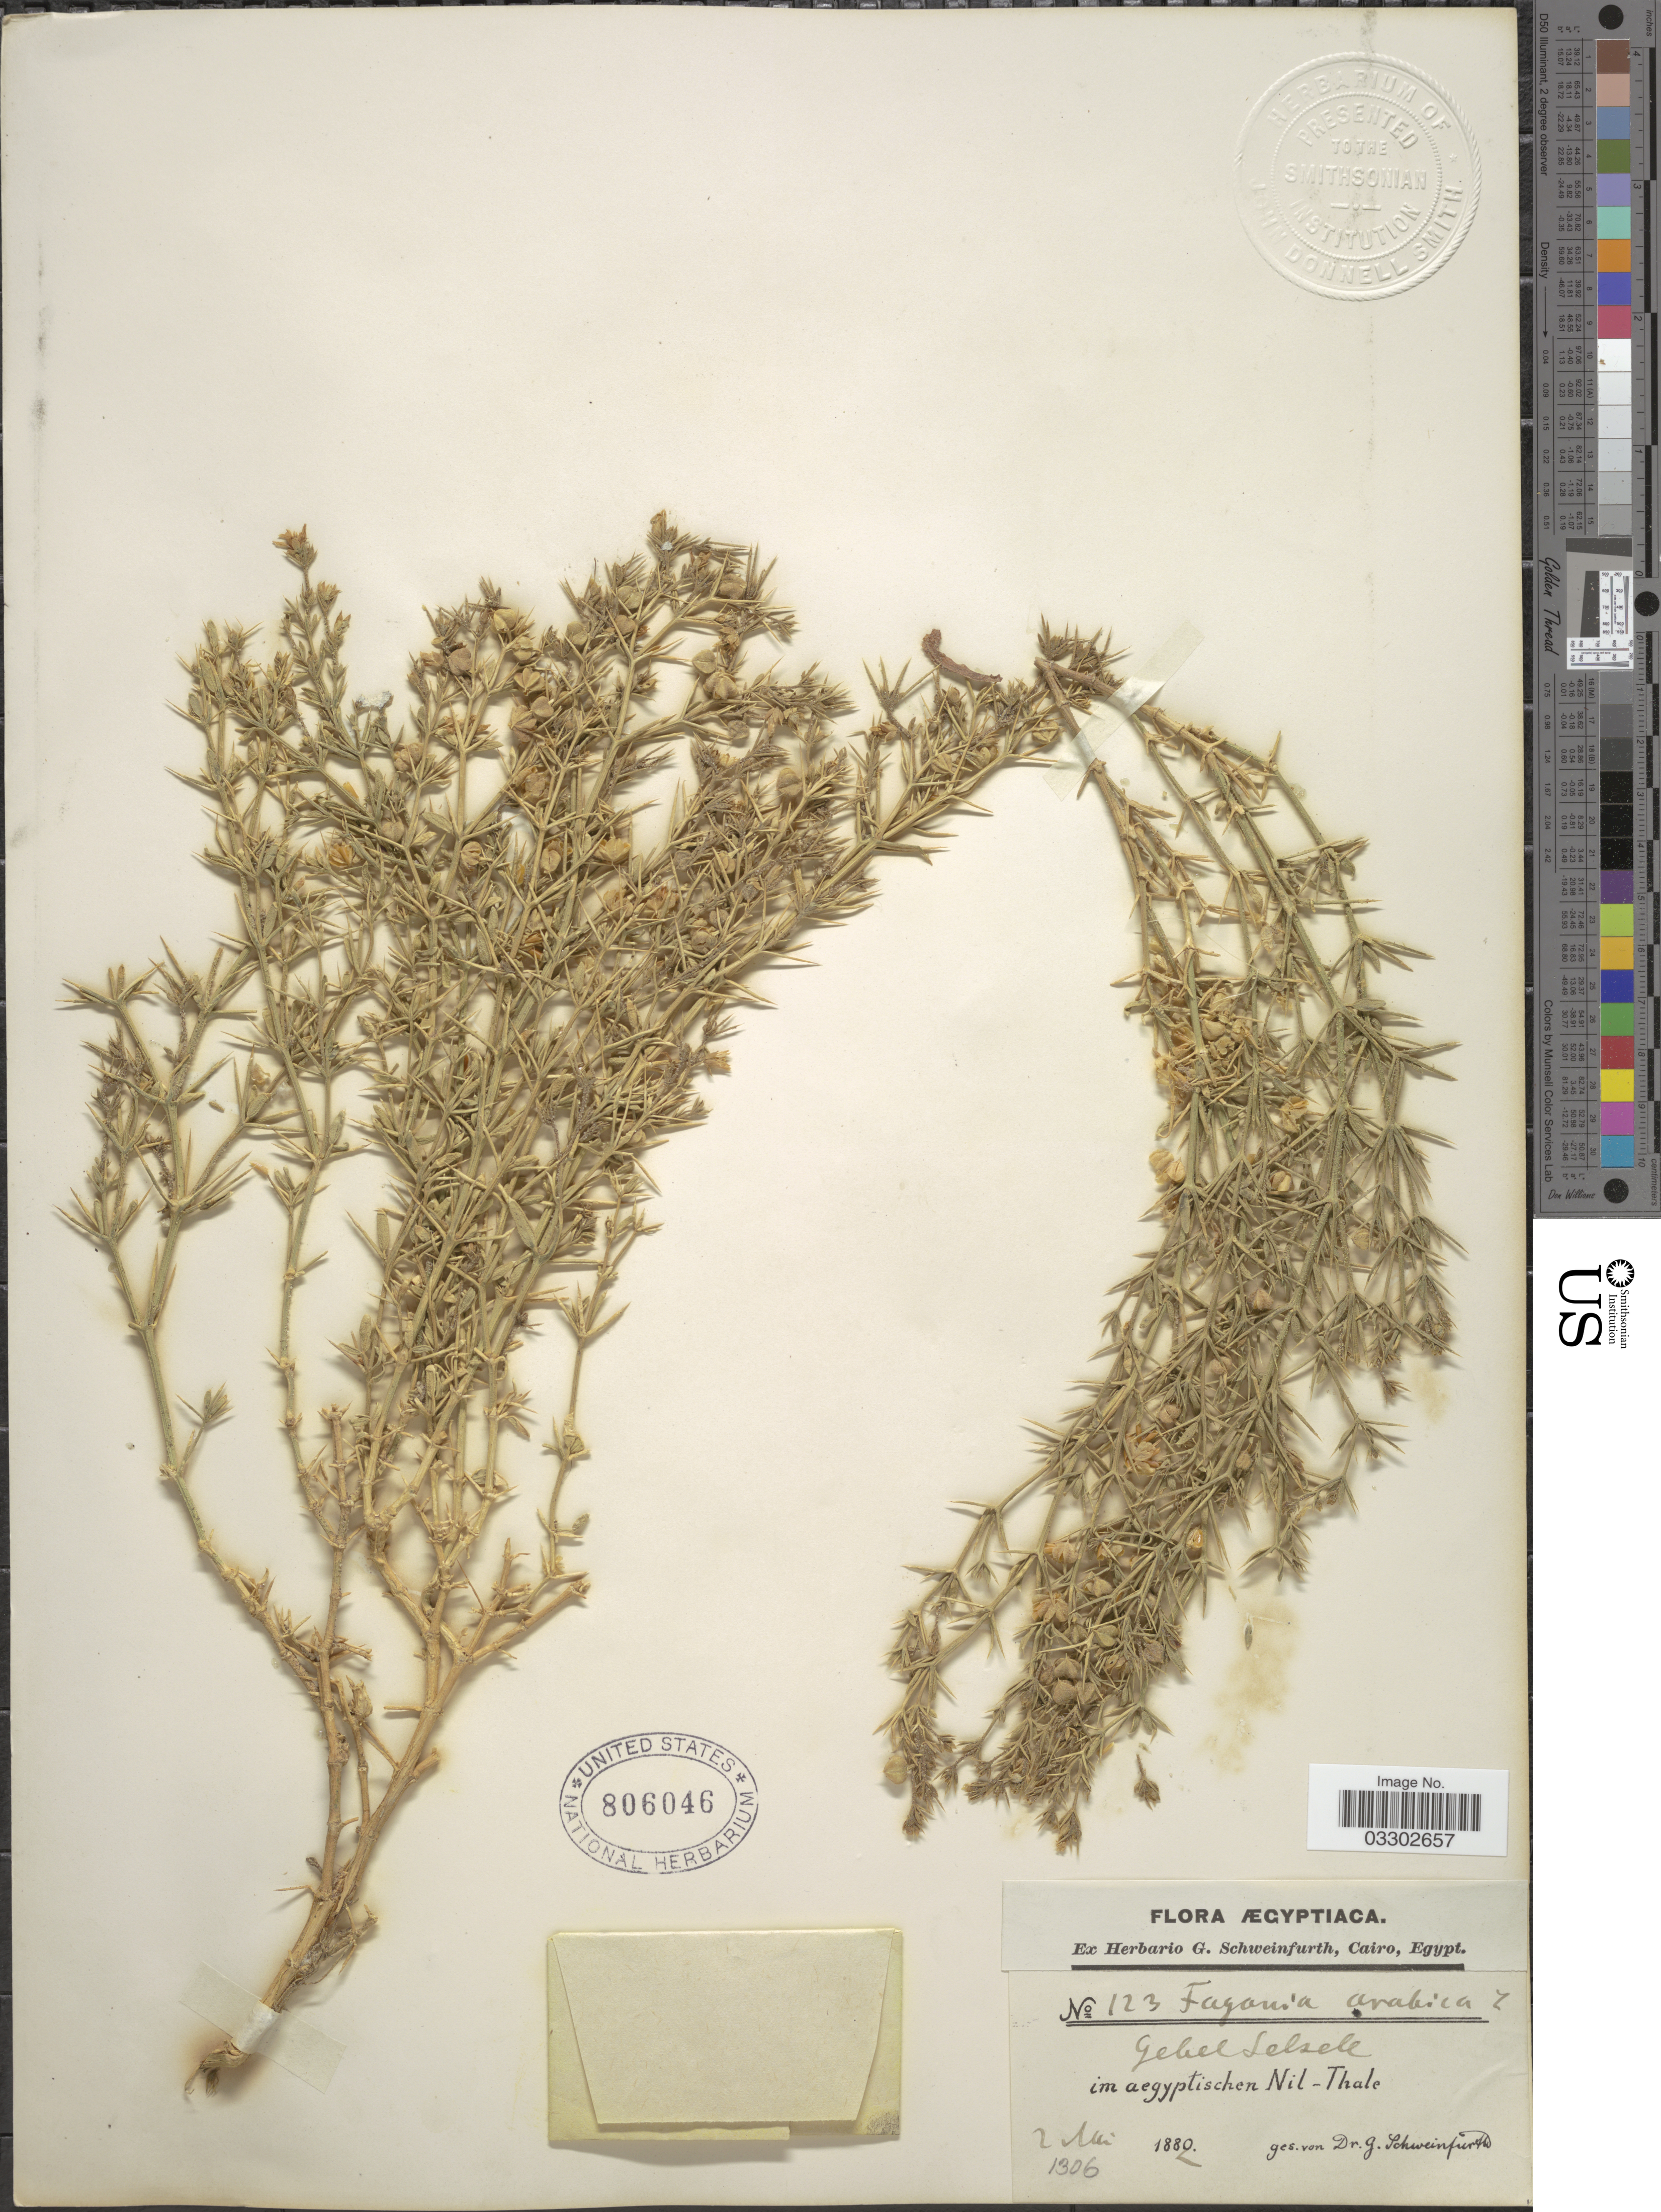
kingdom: Plantae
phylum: Tracheophyta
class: Magnoliopsida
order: Zygophyllales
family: Zygophyllaceae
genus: Fagonia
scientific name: Fagonia arabica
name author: L.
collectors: G. A. Schweinfurth (herbarium)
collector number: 123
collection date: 1882-05-02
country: Egypt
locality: Gebel Selsele. Im aegyptischen Nil-Thale.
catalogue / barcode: US 806046